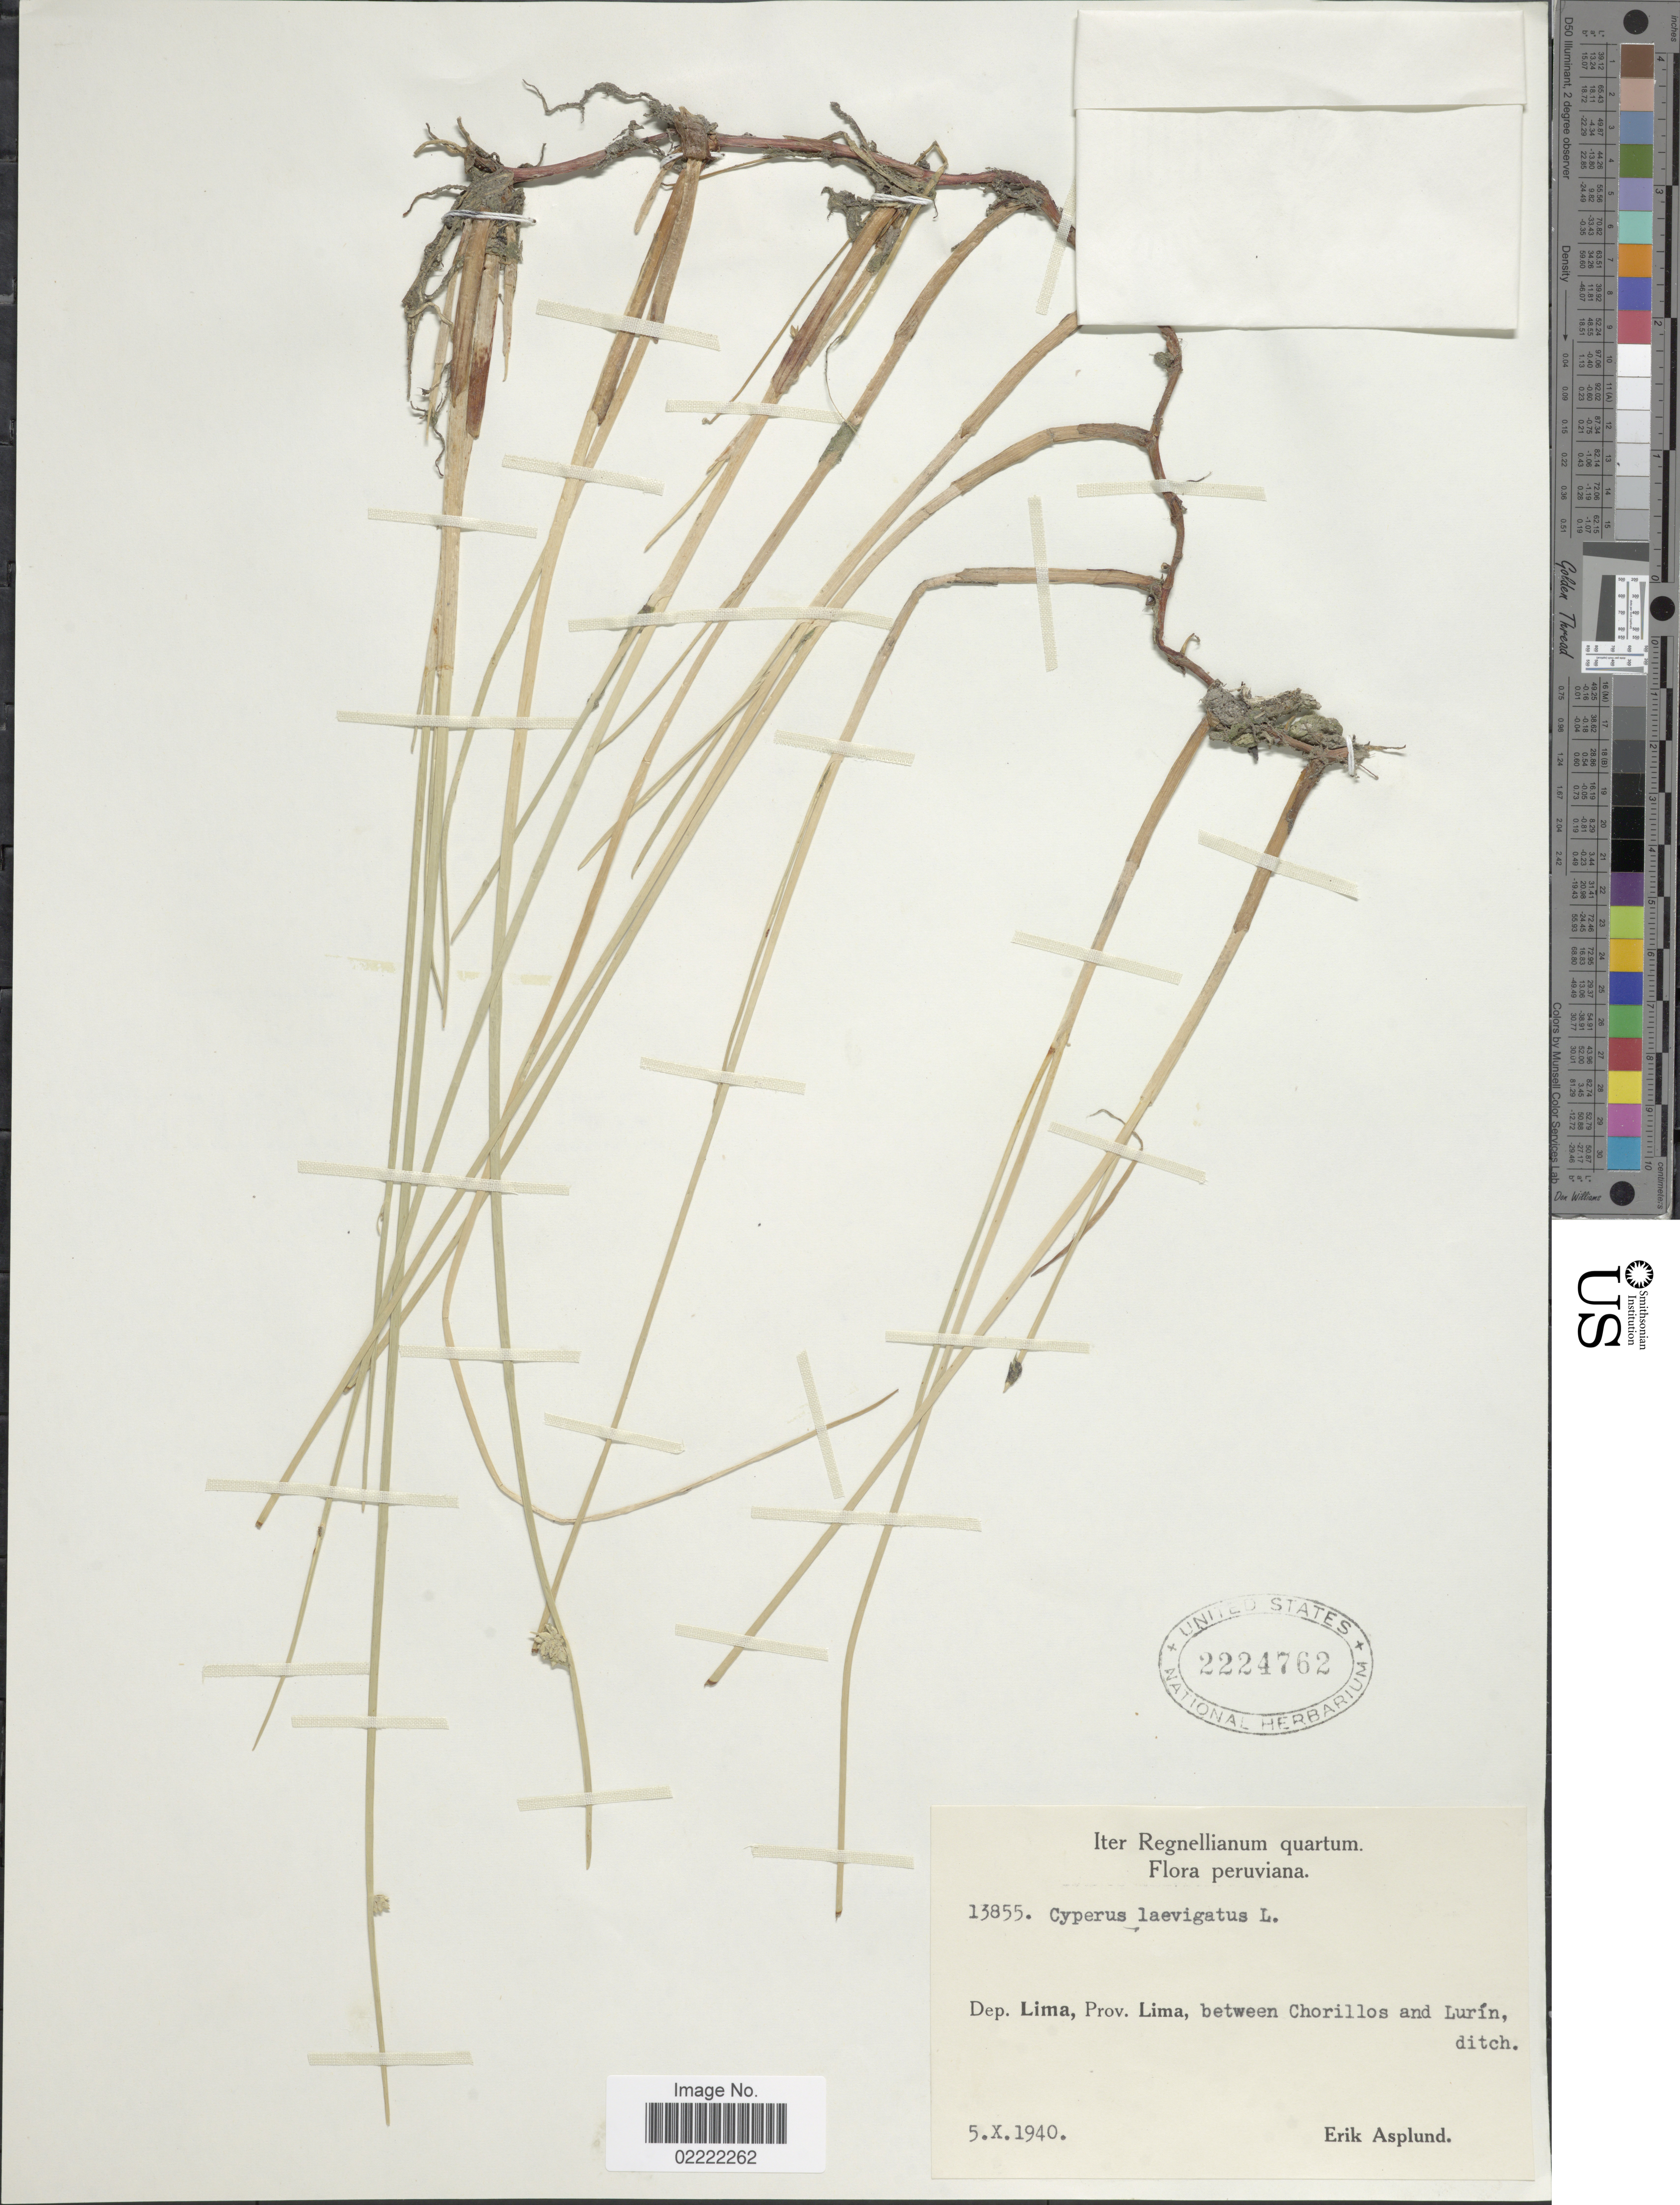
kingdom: Plantae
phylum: Tracheophyta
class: Liliopsida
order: Poales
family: Cyperaceae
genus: Cyperus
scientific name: Cyperus laevigatus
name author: L.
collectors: E. Asplund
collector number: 13855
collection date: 1940-10-05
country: Peru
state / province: Lima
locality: Dep. Lima, Prov. Lima, between Chorillos and Lurin, ditch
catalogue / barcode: US 2224762